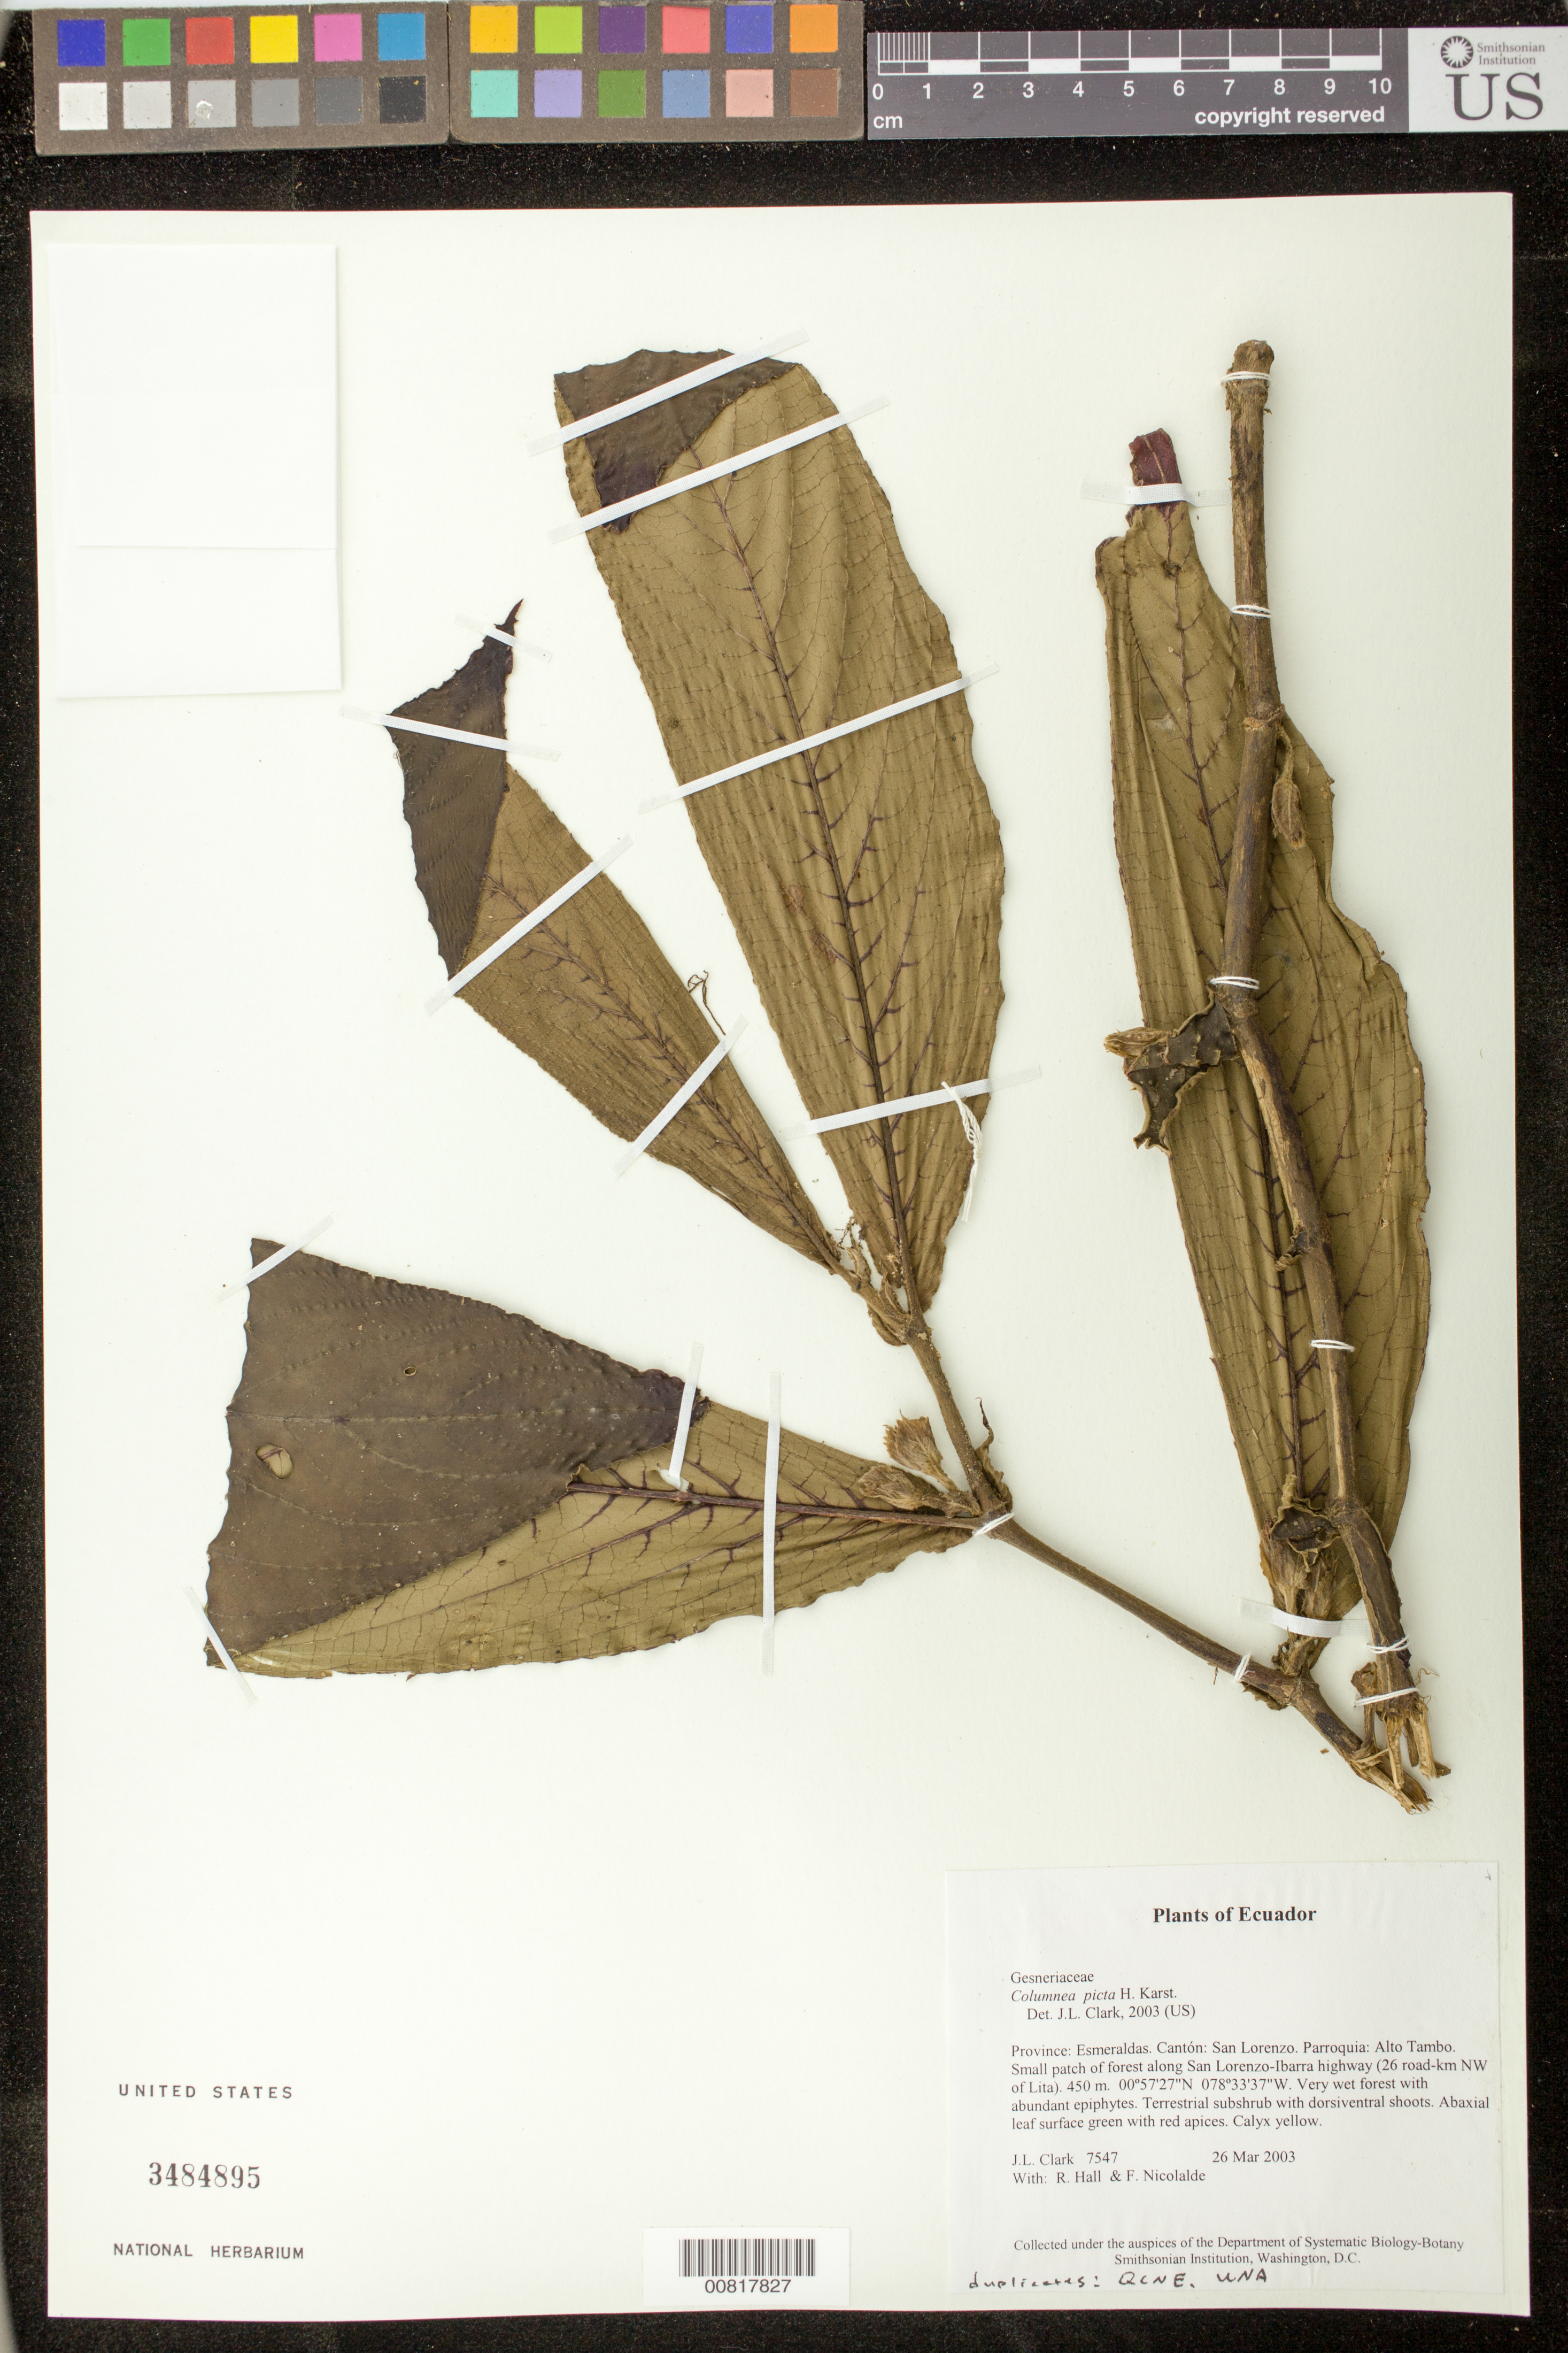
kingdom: Plantae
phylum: Tracheophyta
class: Magnoliopsida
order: Lamiales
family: Gesneriaceae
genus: Columnea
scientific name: Columnea karsteniana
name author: Singh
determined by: Skog, Laurence E.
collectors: J. L. Clark, R. Hall & F. Nicolalde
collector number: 7547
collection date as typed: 26 Mar 2003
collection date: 2003-03-26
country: Ecuador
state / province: Esmeraldas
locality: San Lorenzo. Parroquia: Alto Tambo. Small patch of forest along San Lorenzo-Ibarra highway (26 road-km NW of Lita).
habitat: Very wet forest with abundant epiphytes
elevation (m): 450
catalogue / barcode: US 3484895